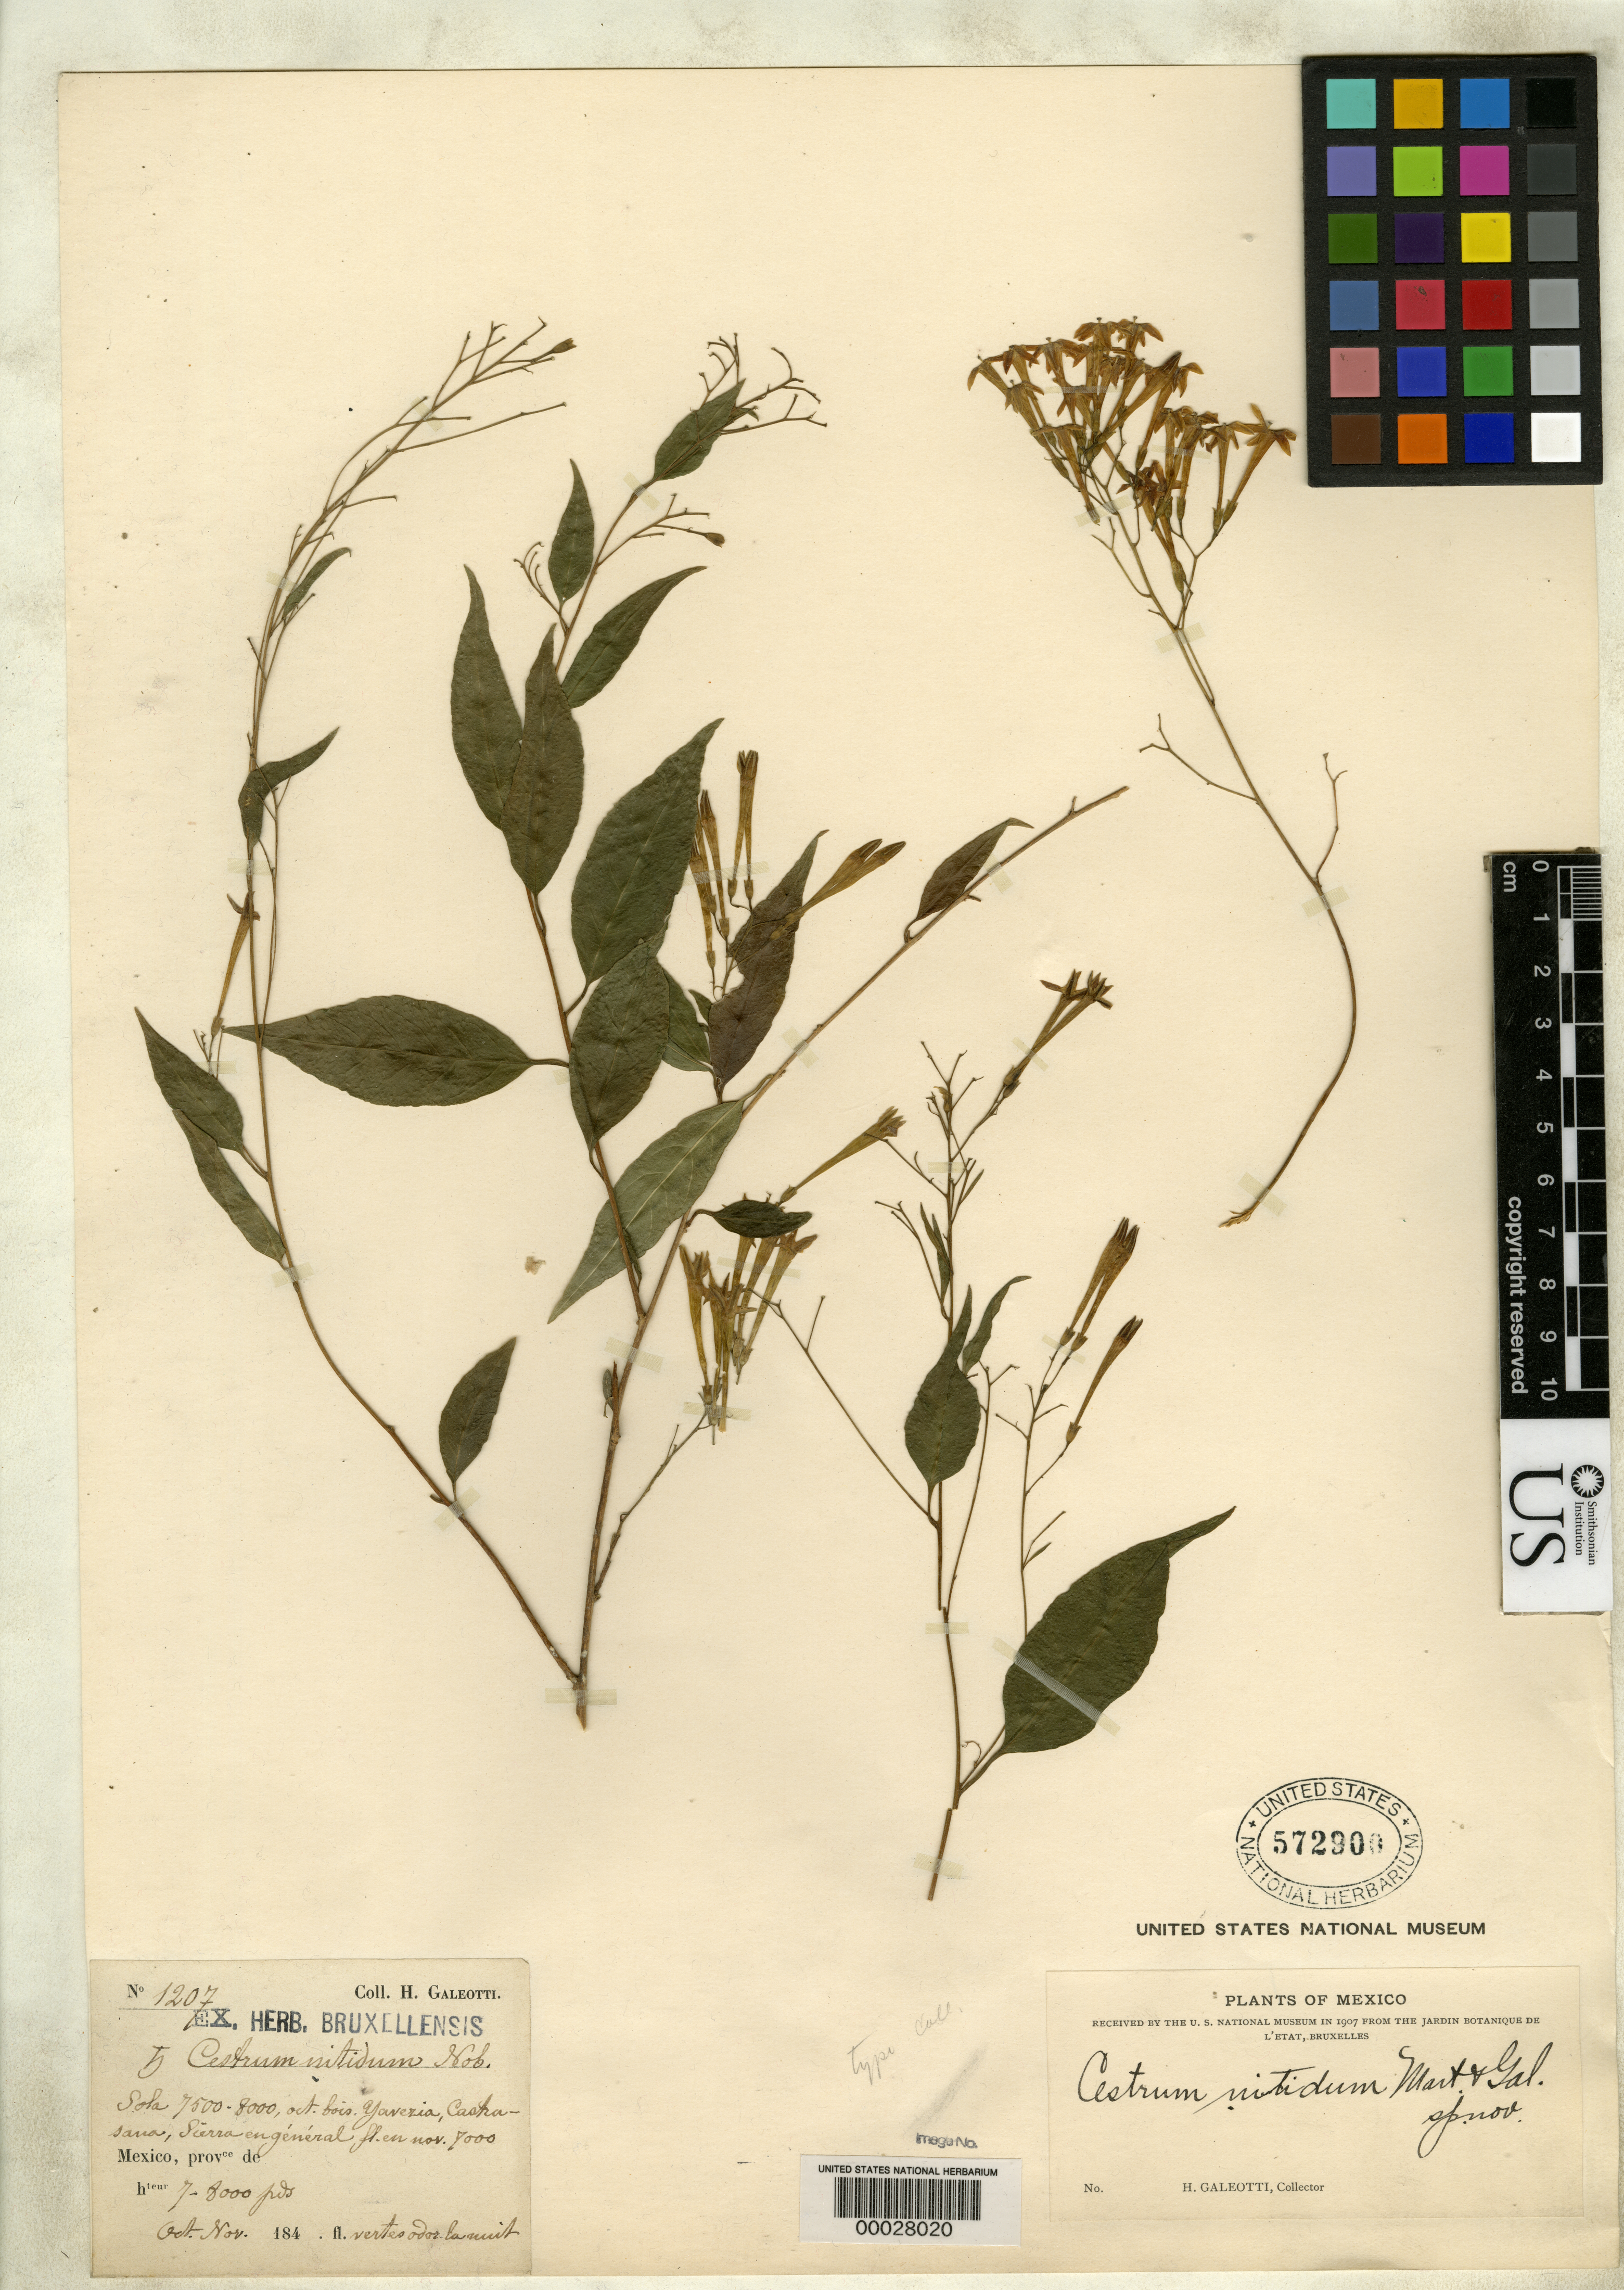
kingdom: Plantae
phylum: Tracheophyta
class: Magnoliopsida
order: Solanales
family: Solanaceae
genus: Cestrum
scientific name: Cestrum nitidum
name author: M. Martens & Galeotti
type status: Isosyntype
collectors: H. G. Galeotti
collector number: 1207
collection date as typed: Oct 184- to -- Nov 184-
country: Mexico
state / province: Oaxaca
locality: De Yevezia et de Castrasana, Sierra en General.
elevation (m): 2134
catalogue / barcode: US 572900